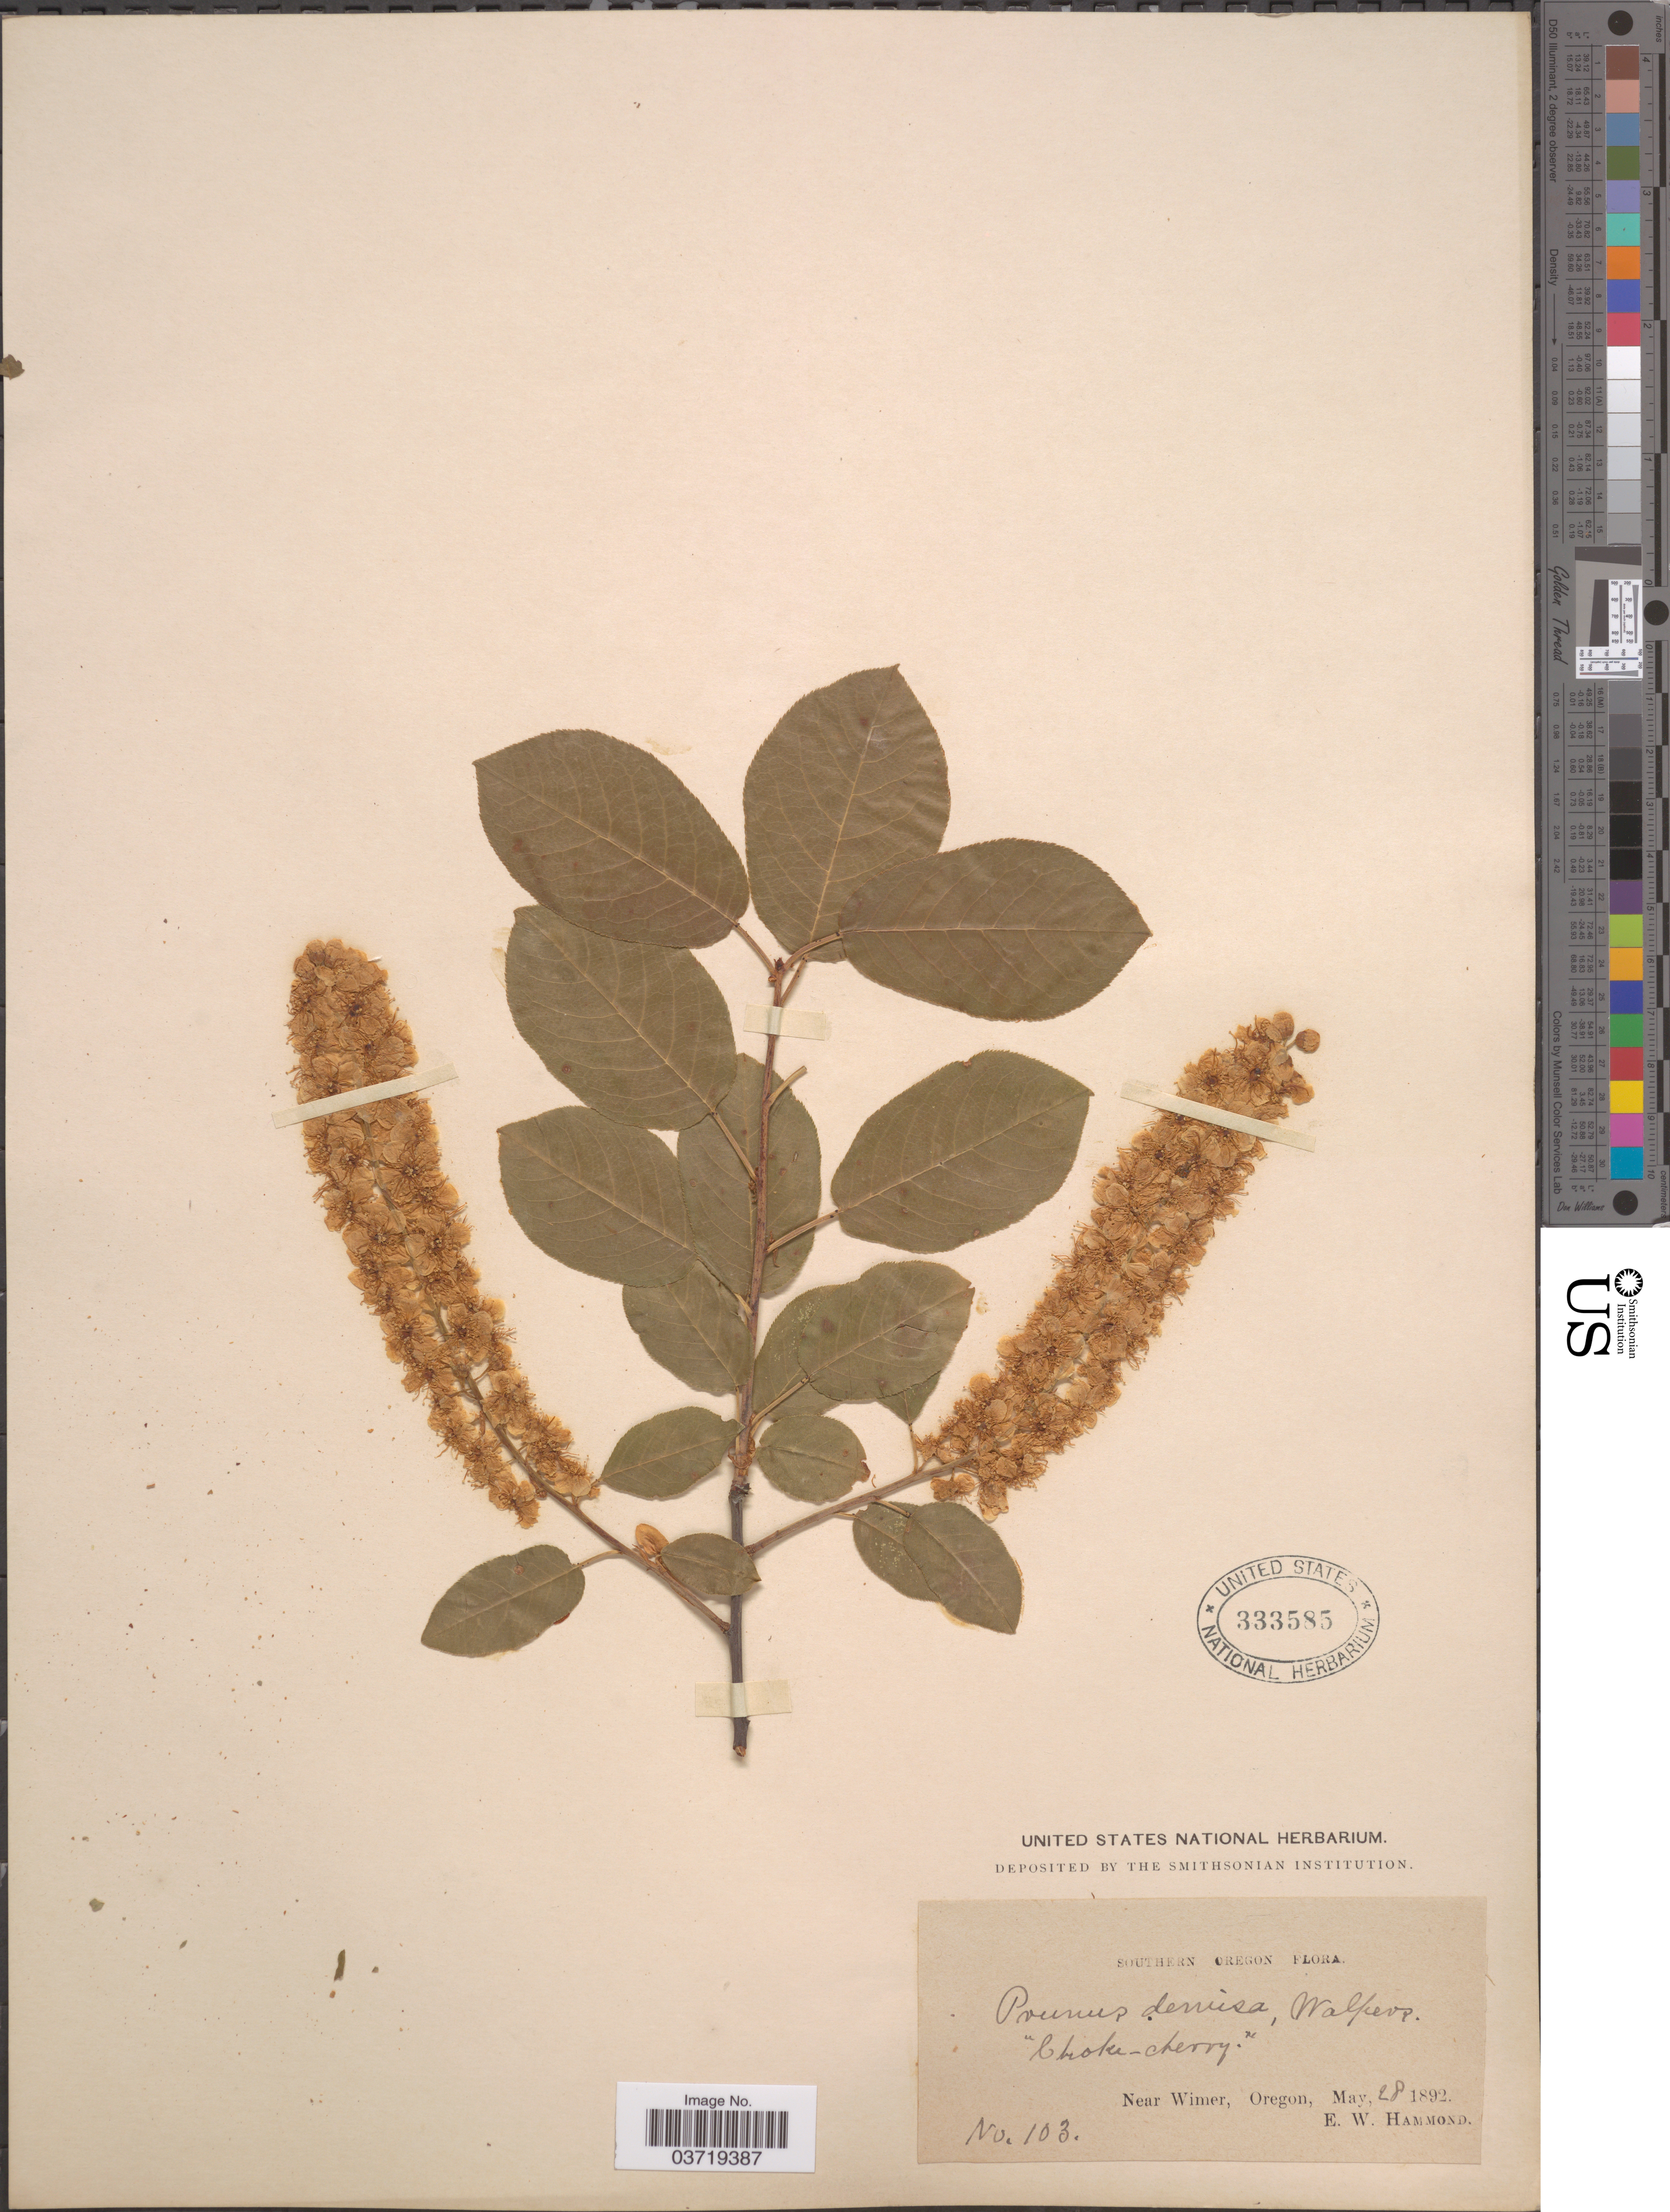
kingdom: Plantae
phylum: Tracheophyta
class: Magnoliopsida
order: Rosales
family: Rosaceae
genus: Prunus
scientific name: Prunus virginiana var. demissa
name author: (Nutt.) Torr.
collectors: E. Hammond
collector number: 103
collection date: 1892-05-28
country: United States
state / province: Oregon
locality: Southern Oregon. Near Wimer.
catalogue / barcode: US 333585